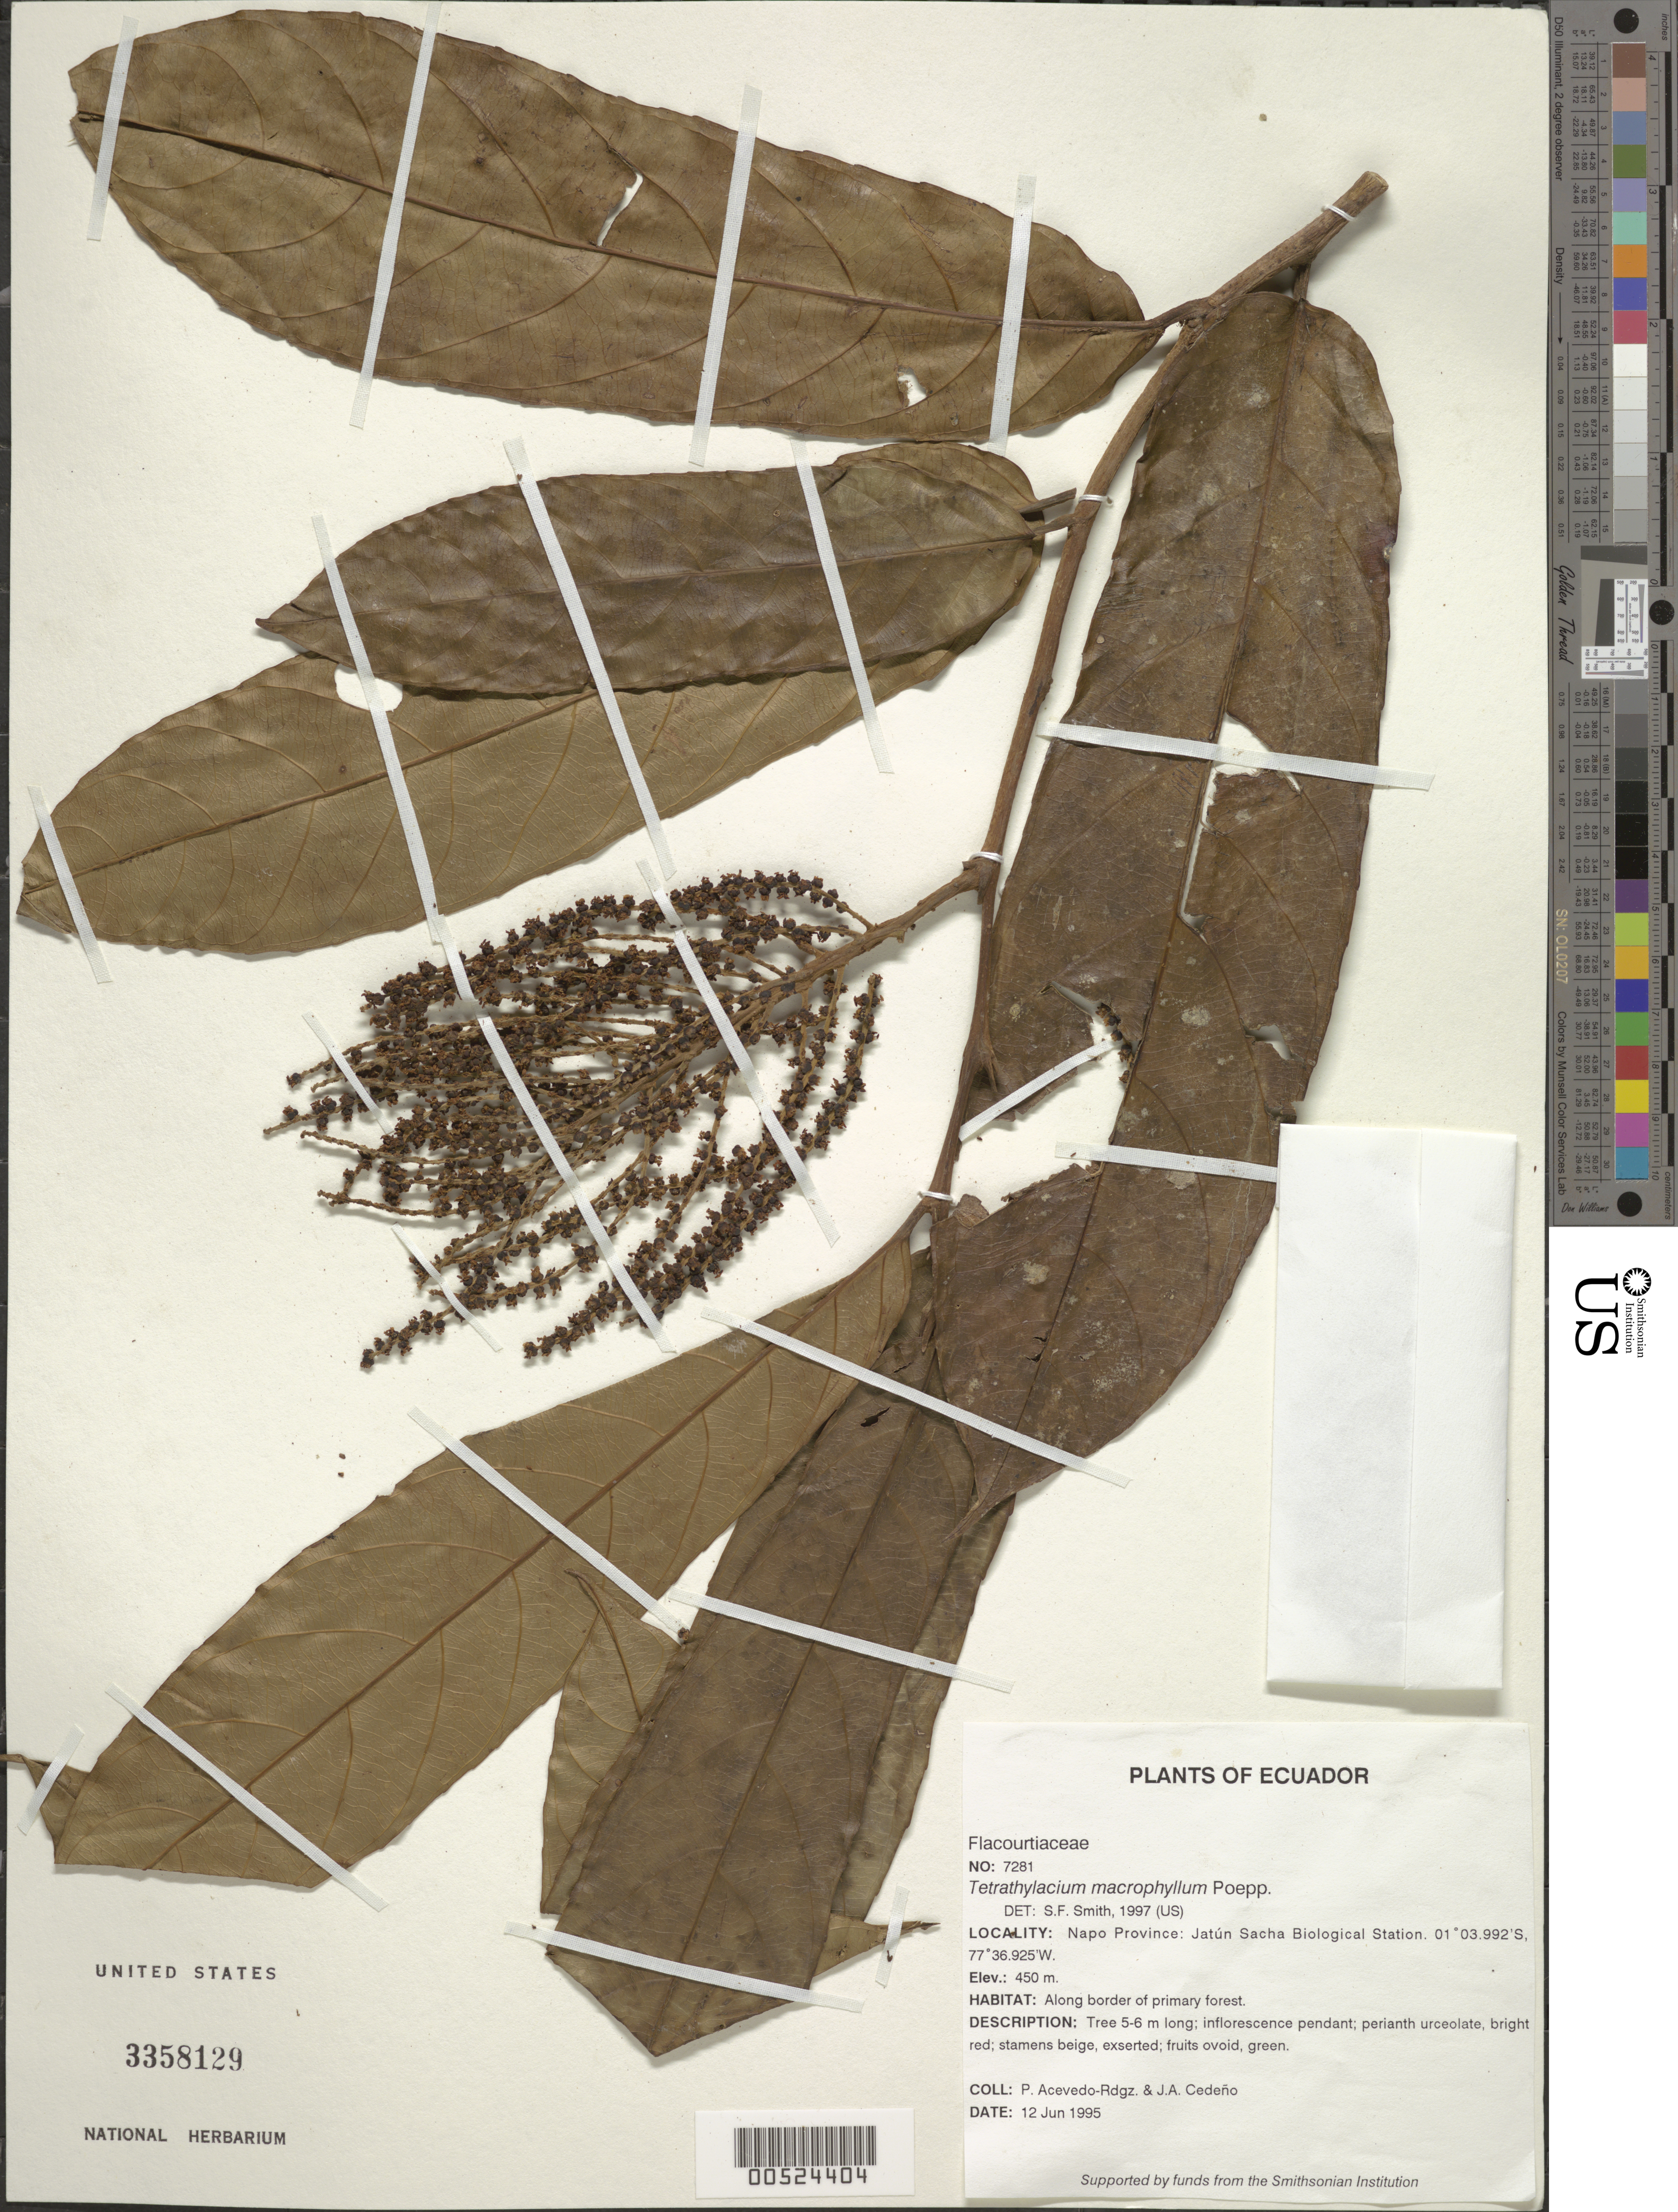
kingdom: Plantae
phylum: Tracheophyta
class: Magnoliopsida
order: Malpighiales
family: Salicaceae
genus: Tetrathylacium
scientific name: Tetrathylacium macrophyllum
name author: Poepp.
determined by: Smith, Stephen F., (US), NMNH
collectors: P. Acevedo-Rodr. & J. A. Cedeño M.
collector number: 7281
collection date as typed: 12 Jun 1995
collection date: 1995-06-12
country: Ecuador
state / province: Napo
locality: Napo Province: Jatún Sacha Biological Station.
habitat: Along border of primary forest.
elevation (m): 450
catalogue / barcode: US 3358129